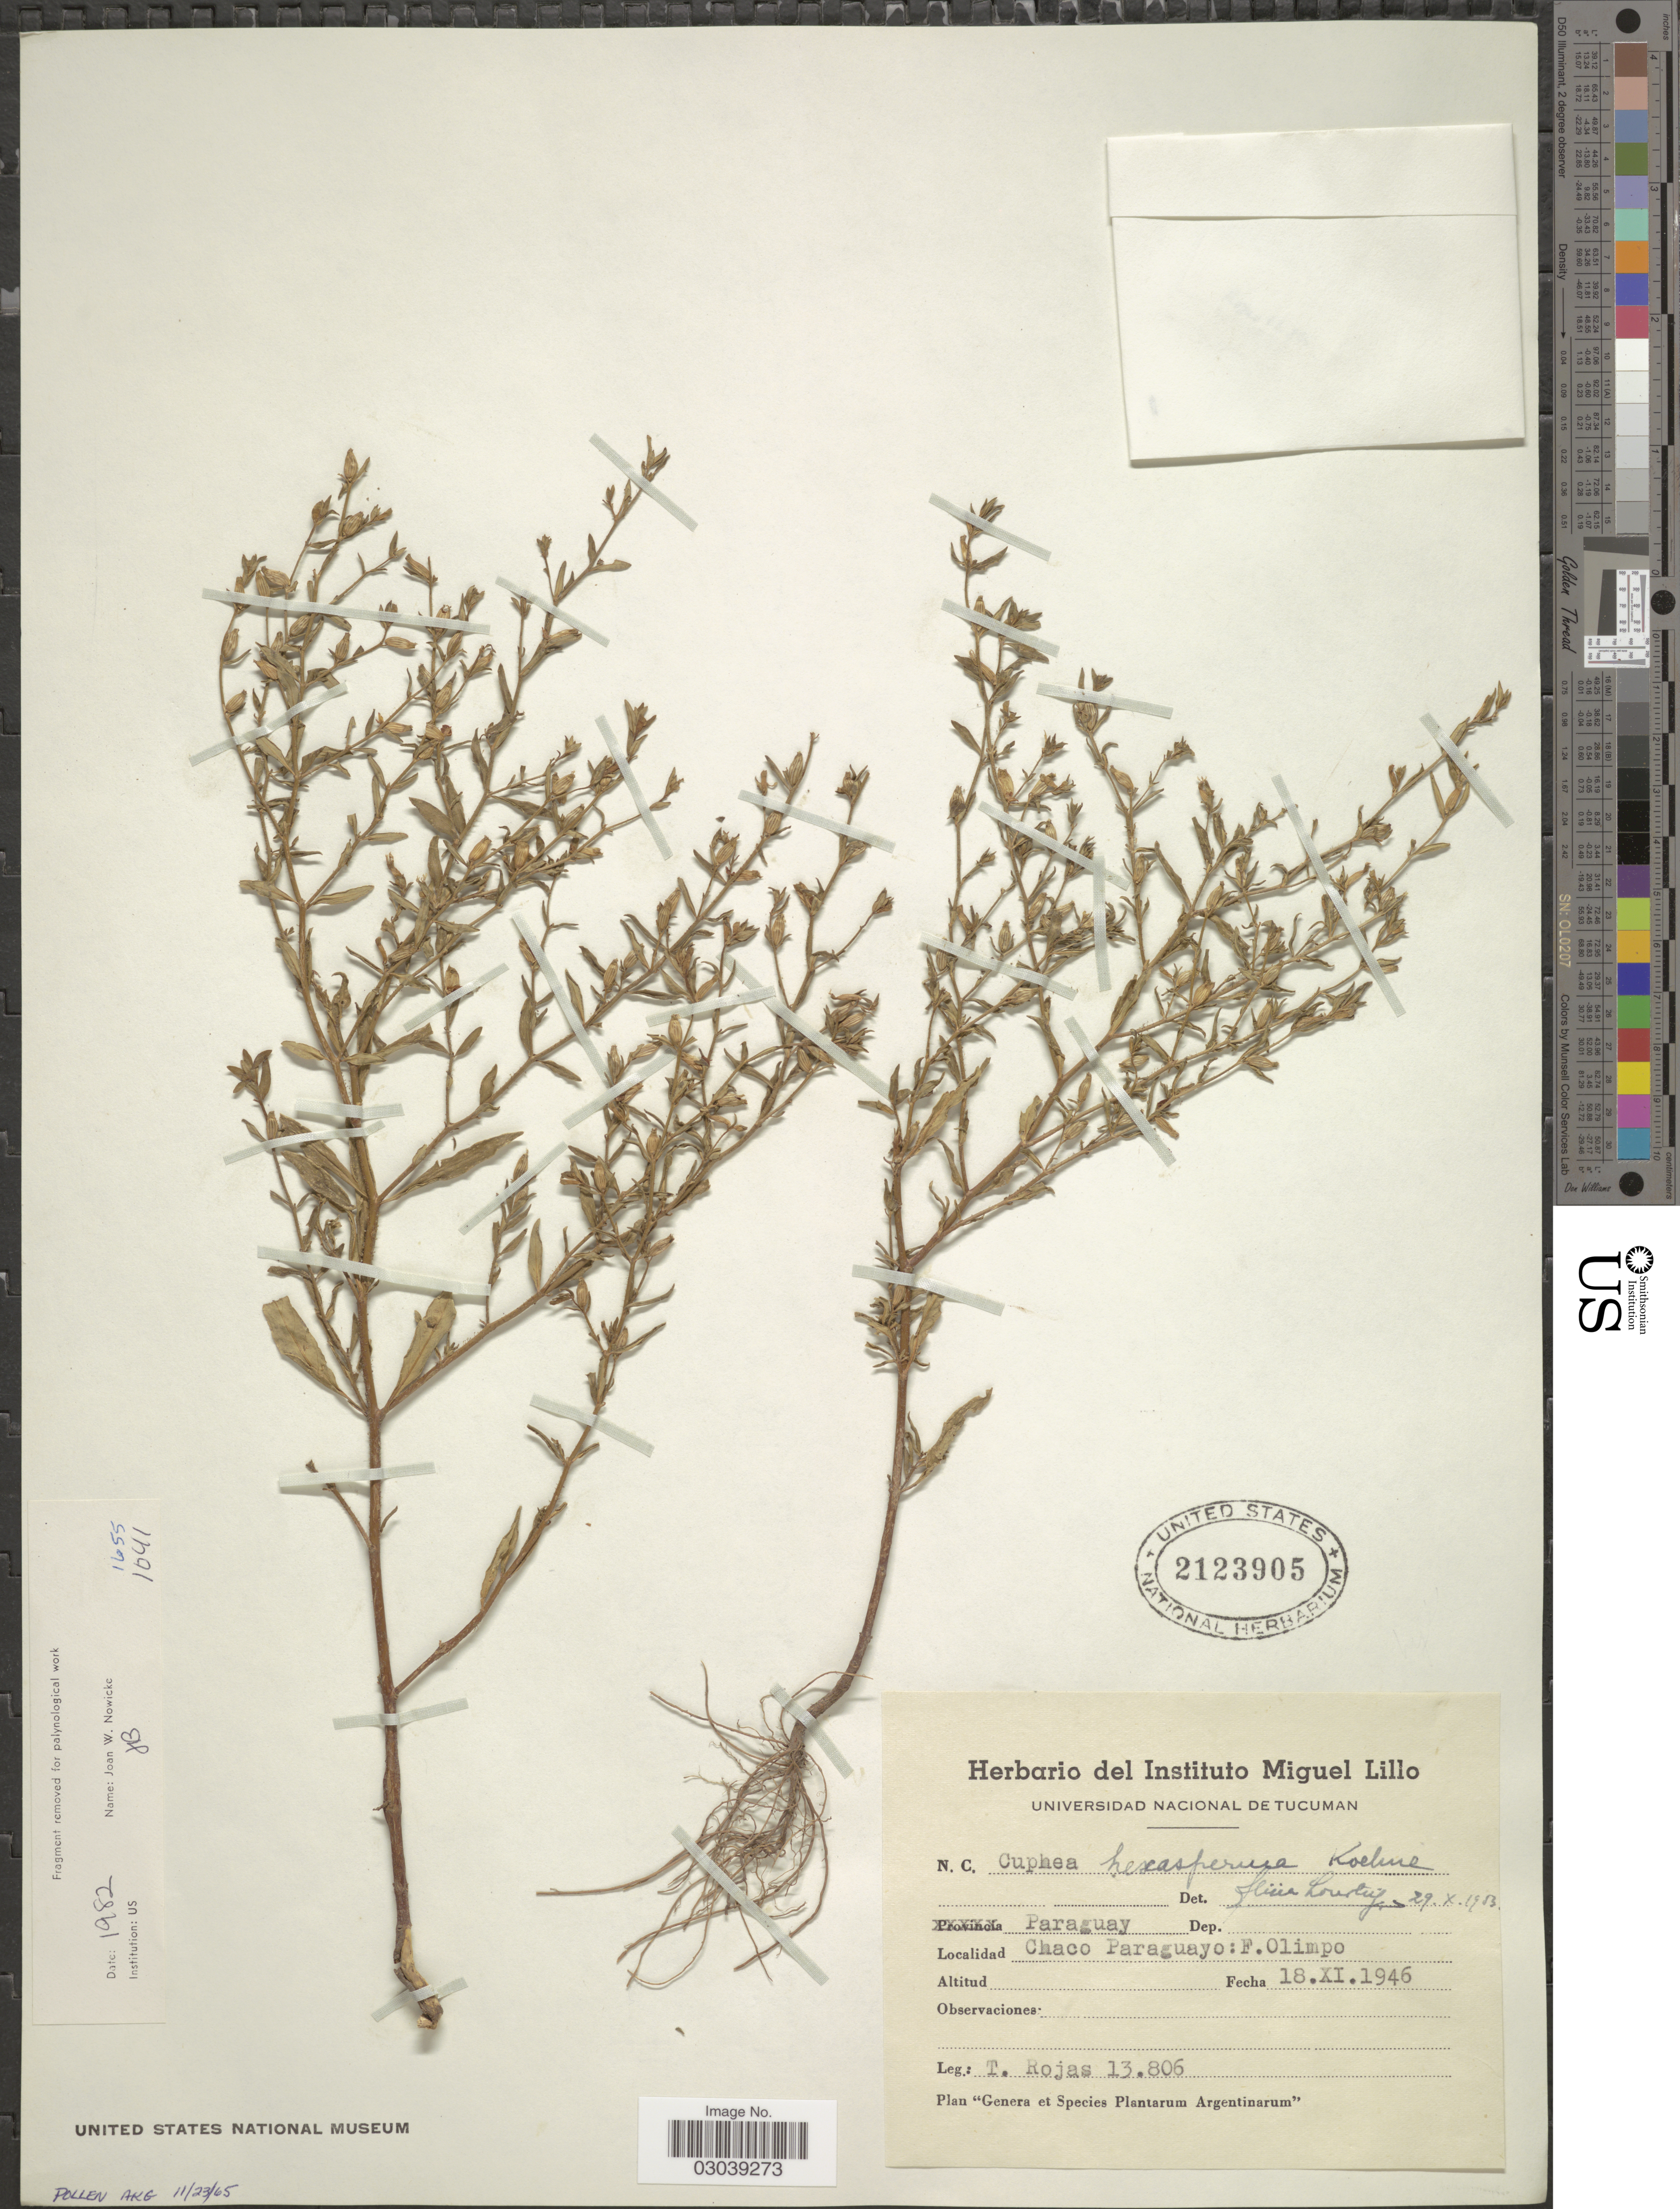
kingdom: Plantae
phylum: Tracheophyta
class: Magnoliopsida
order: Myrtales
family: Lythraceae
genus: Cuphea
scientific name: Cuphea campylocentra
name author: Griseb.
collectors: T. Rojas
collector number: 13806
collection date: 1946-11-18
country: Paraguay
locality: Chaco Paraguayo: F. Olimpo.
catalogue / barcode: US 2123905